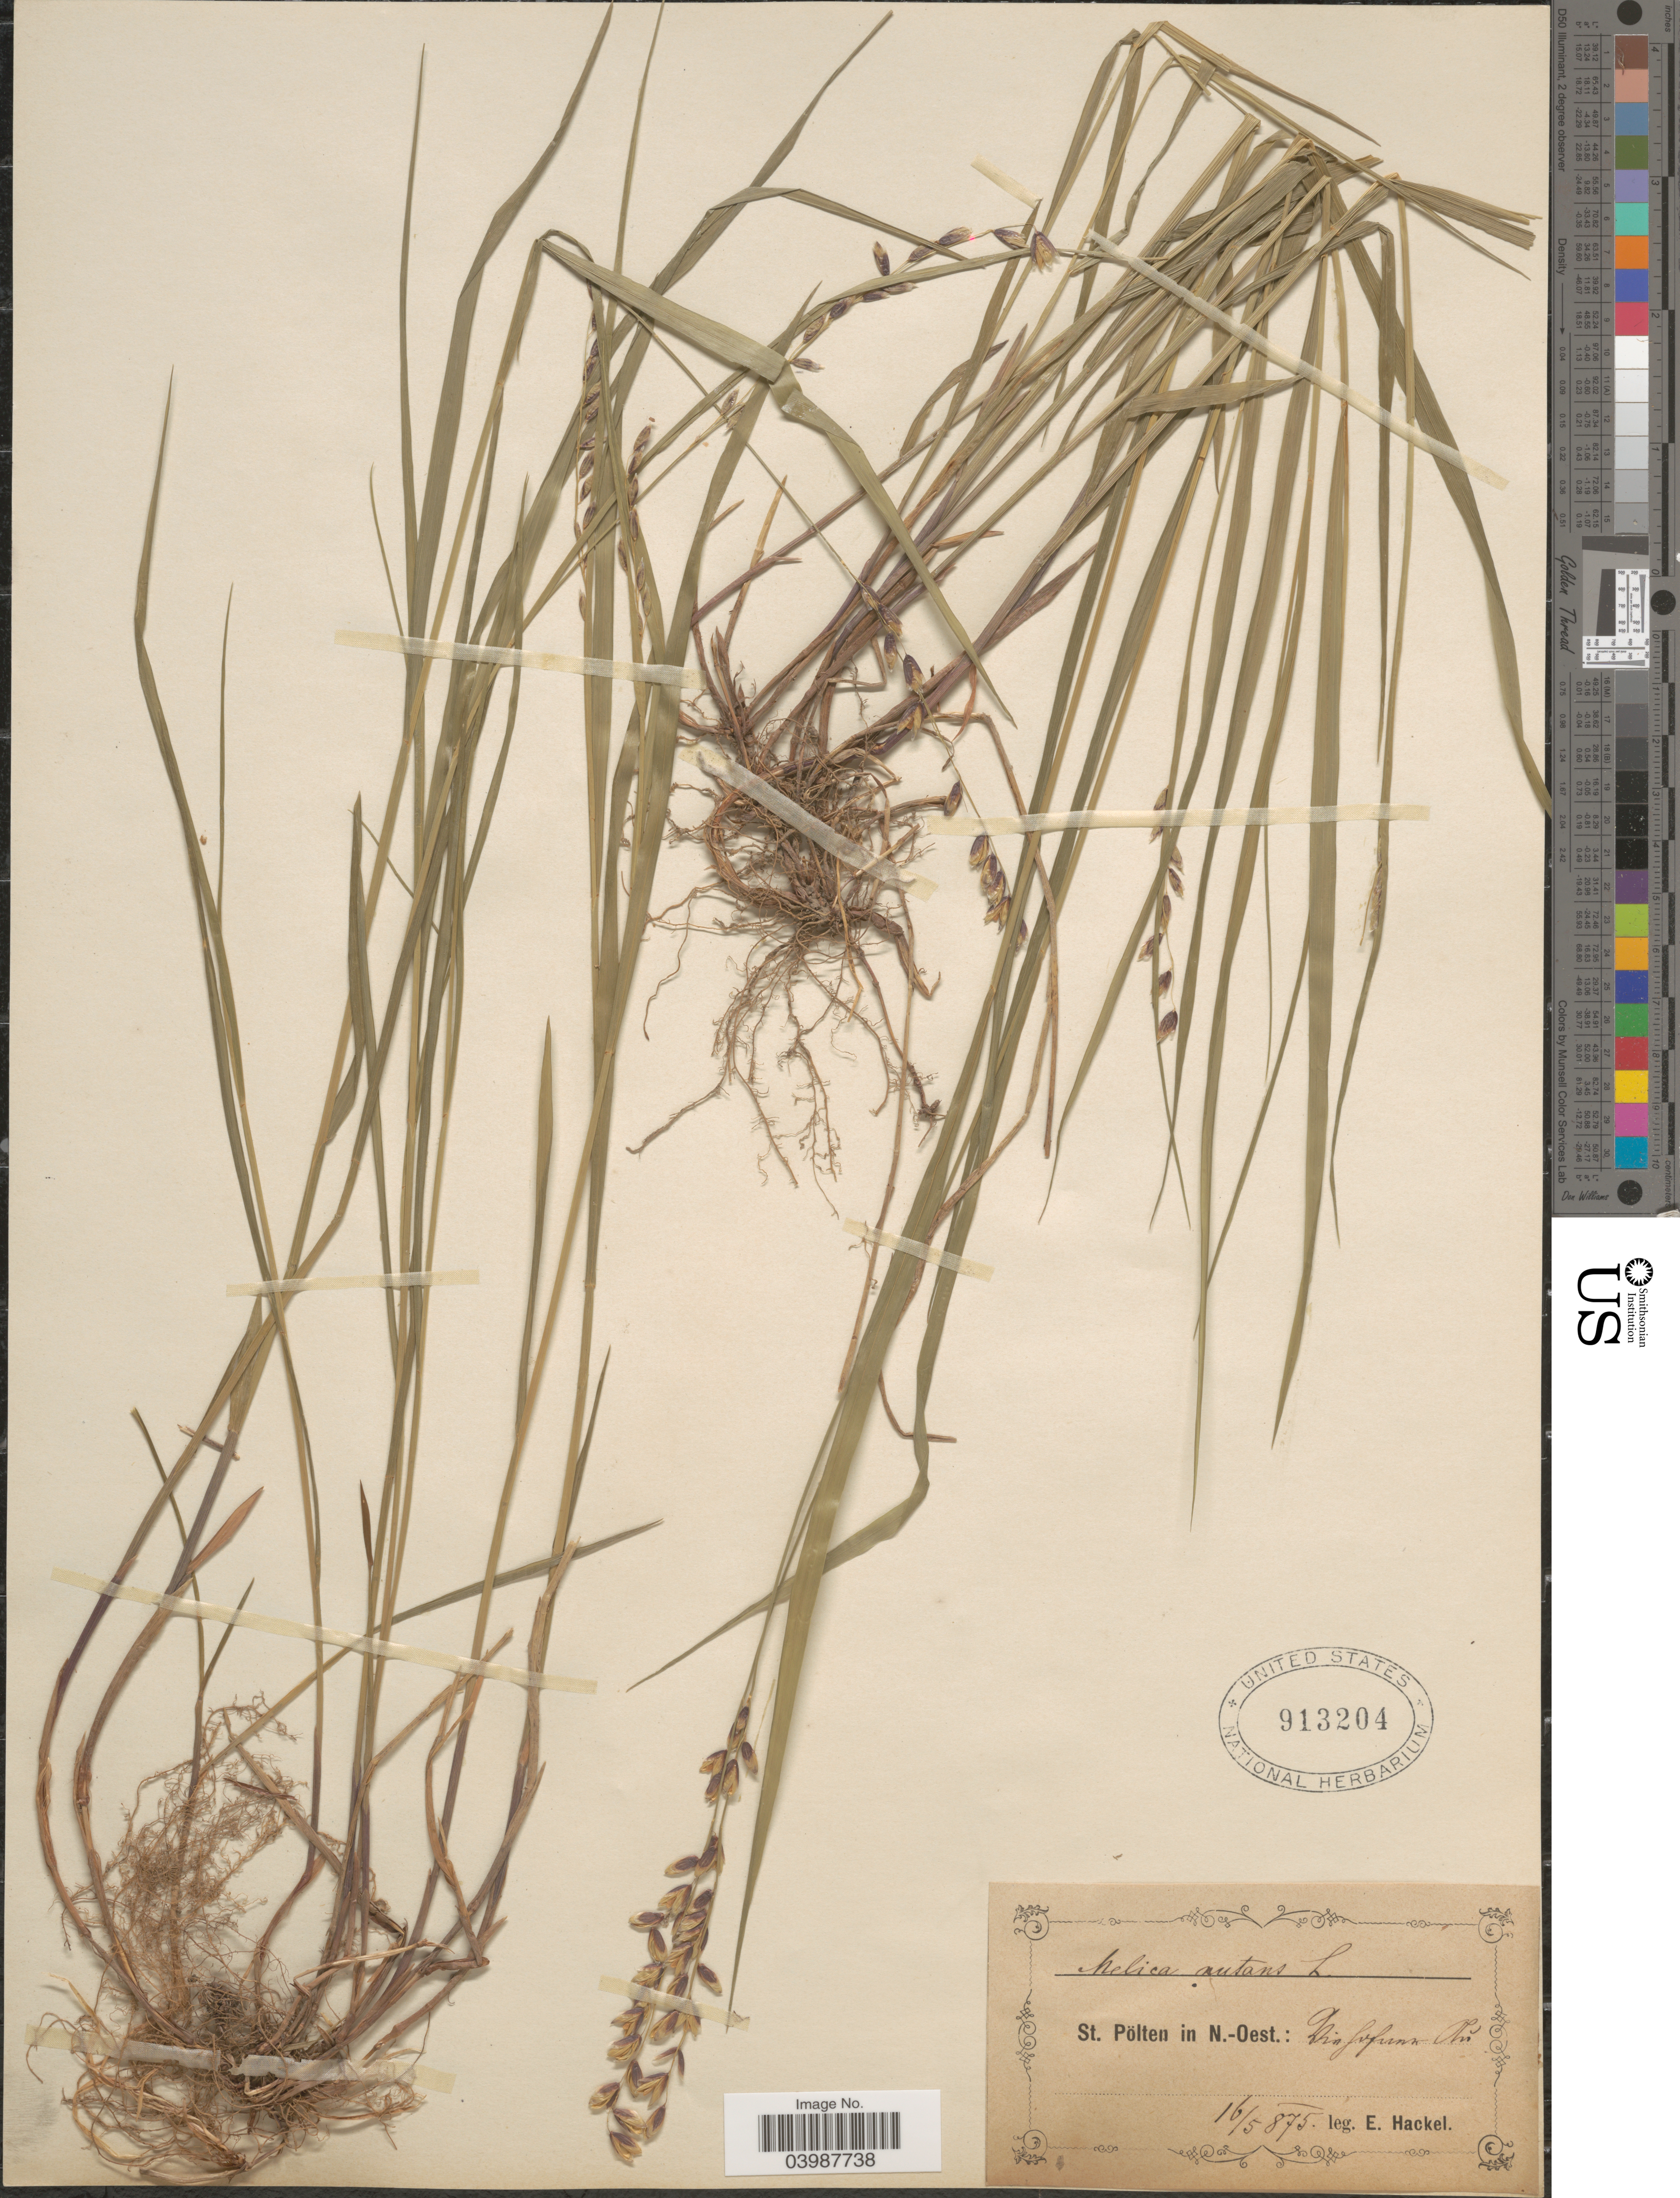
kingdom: Plantae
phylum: Tracheophyta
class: Liliopsida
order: Poales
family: Poaceae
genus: Melica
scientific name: Melica nutans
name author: L.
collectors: E. Hackel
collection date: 1875-05-16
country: Austria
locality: St. Pölten in N. Oest.: [illegible text]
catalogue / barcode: US 913204